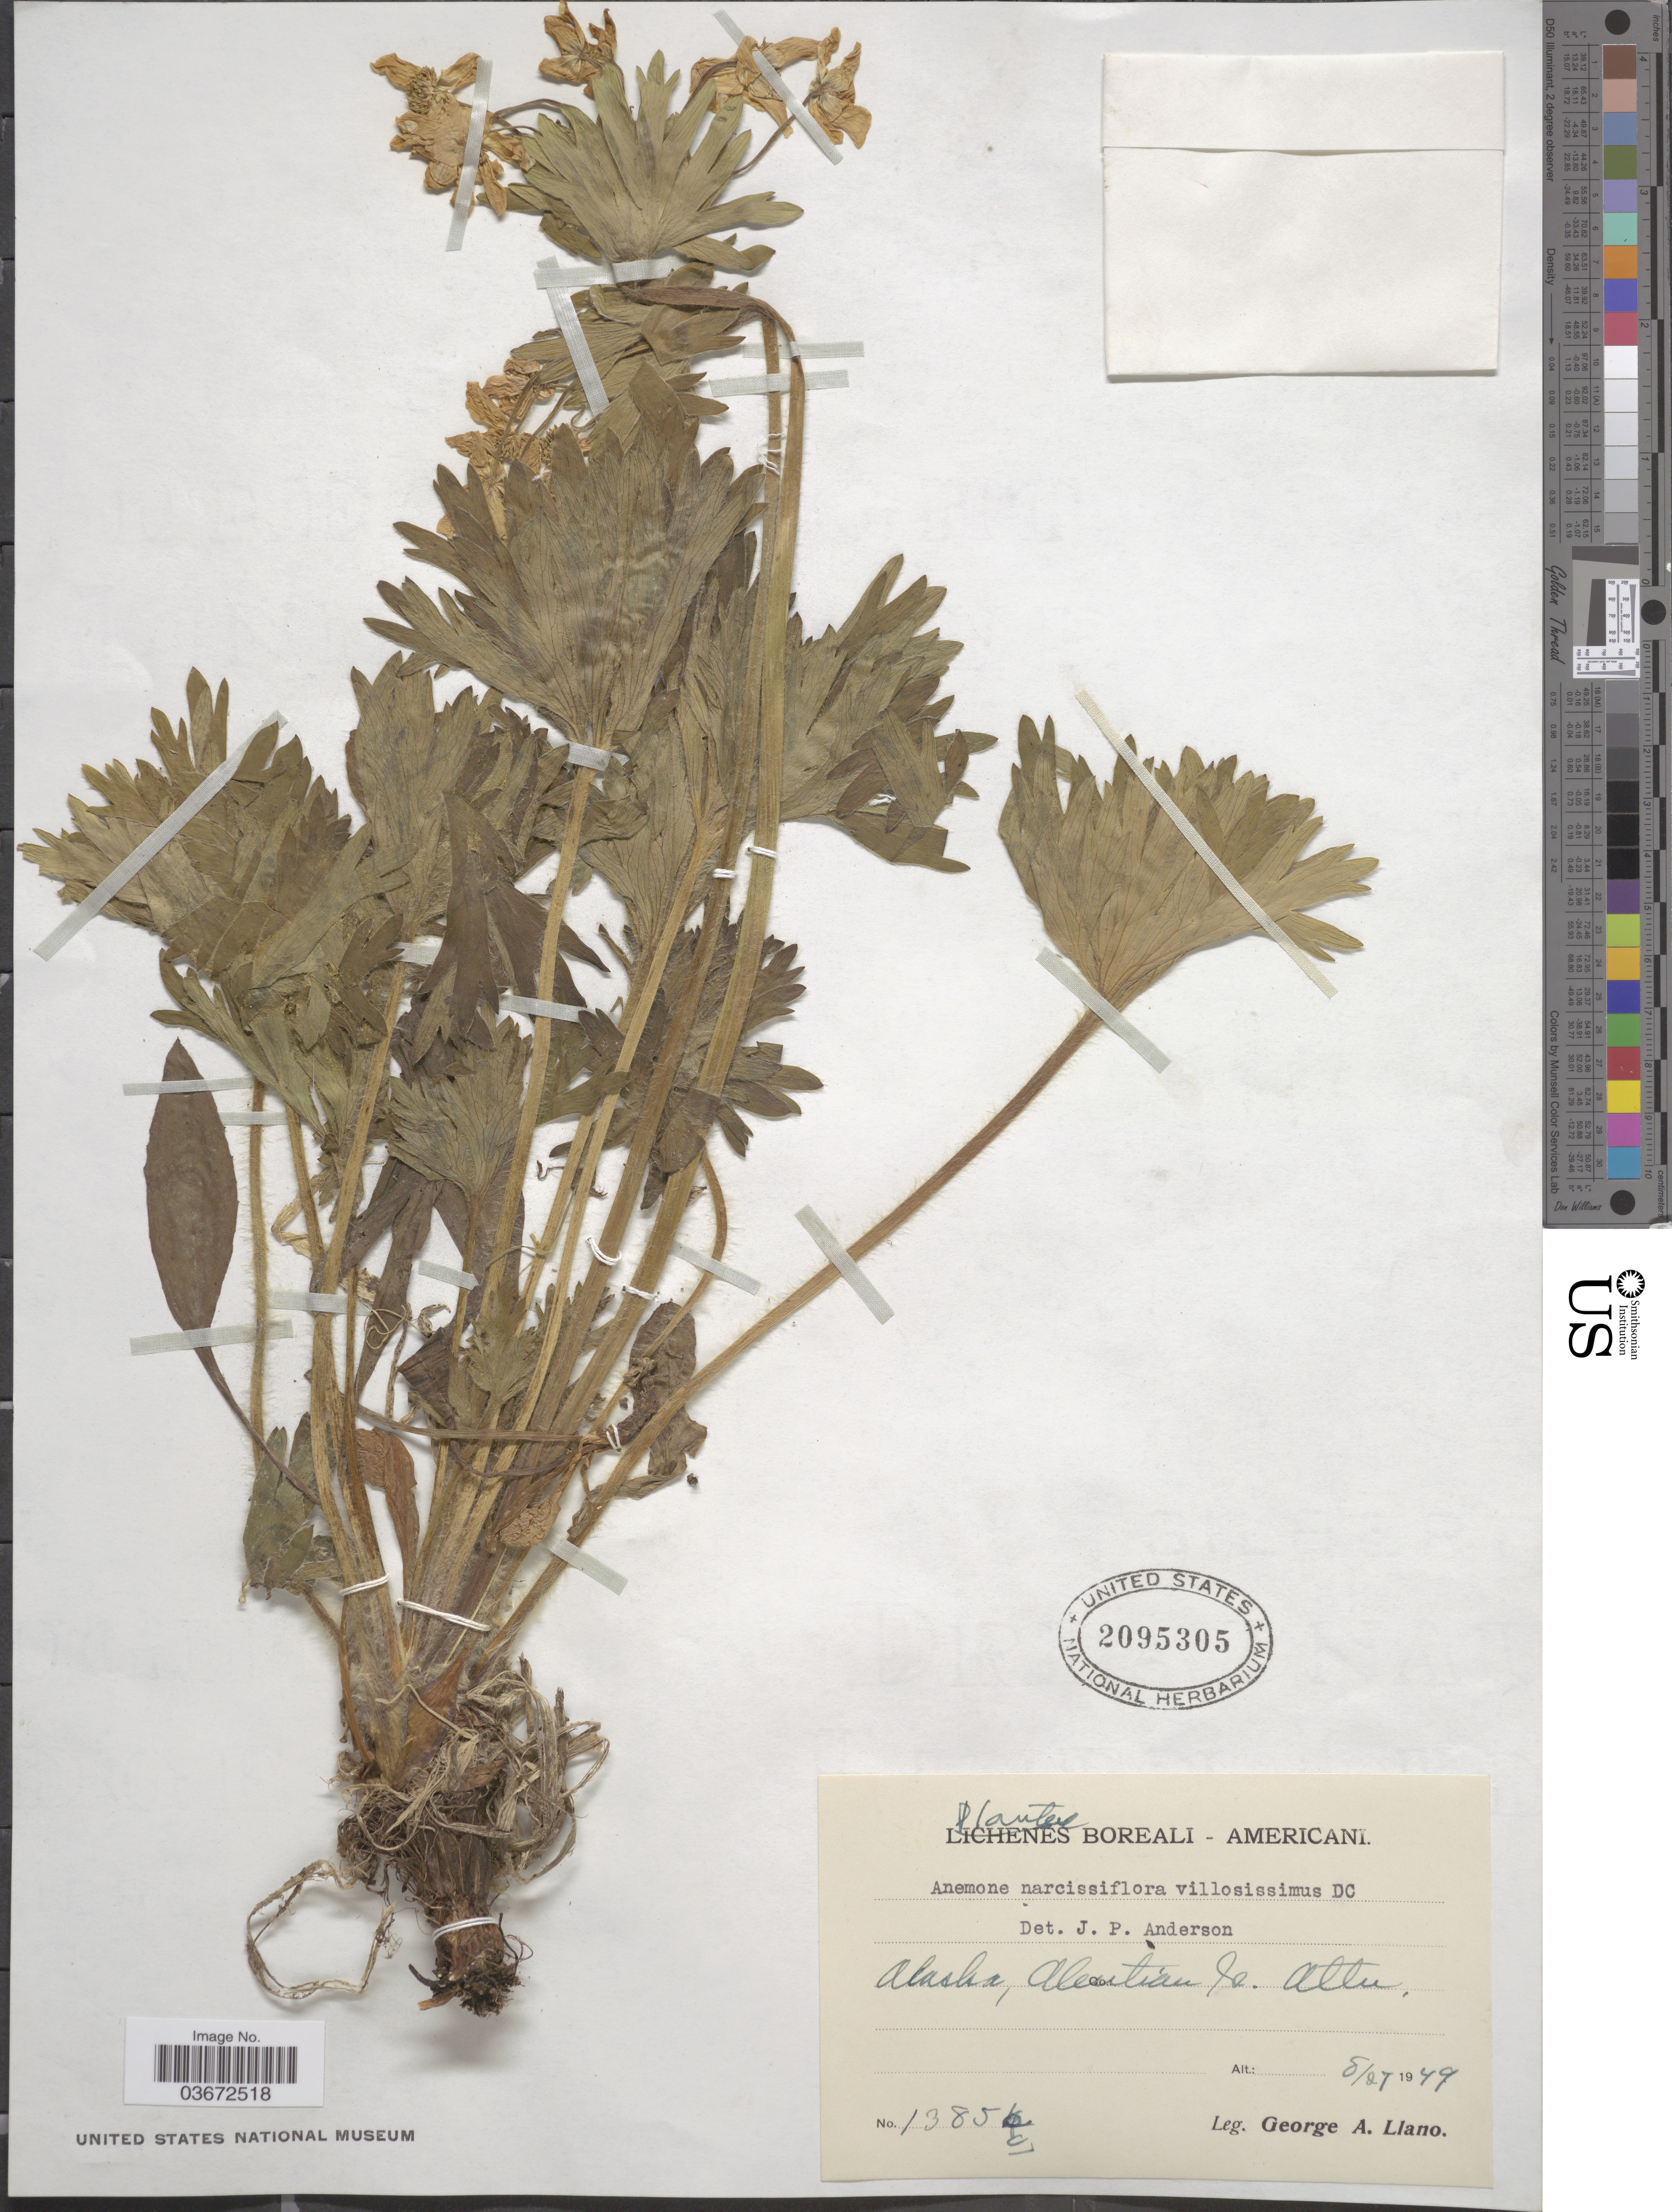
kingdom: Plantae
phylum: Tracheophyta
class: Magnoliopsida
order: Ranunculales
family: Ranunculaceae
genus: Anemone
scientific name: Anemone narcissiflora var. villosissima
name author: DC.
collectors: G. Llano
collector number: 1385c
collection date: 1949-08-27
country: United States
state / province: Alaska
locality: Boreali - Americani. Aleutian Is. Attu.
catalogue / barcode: US 2095305